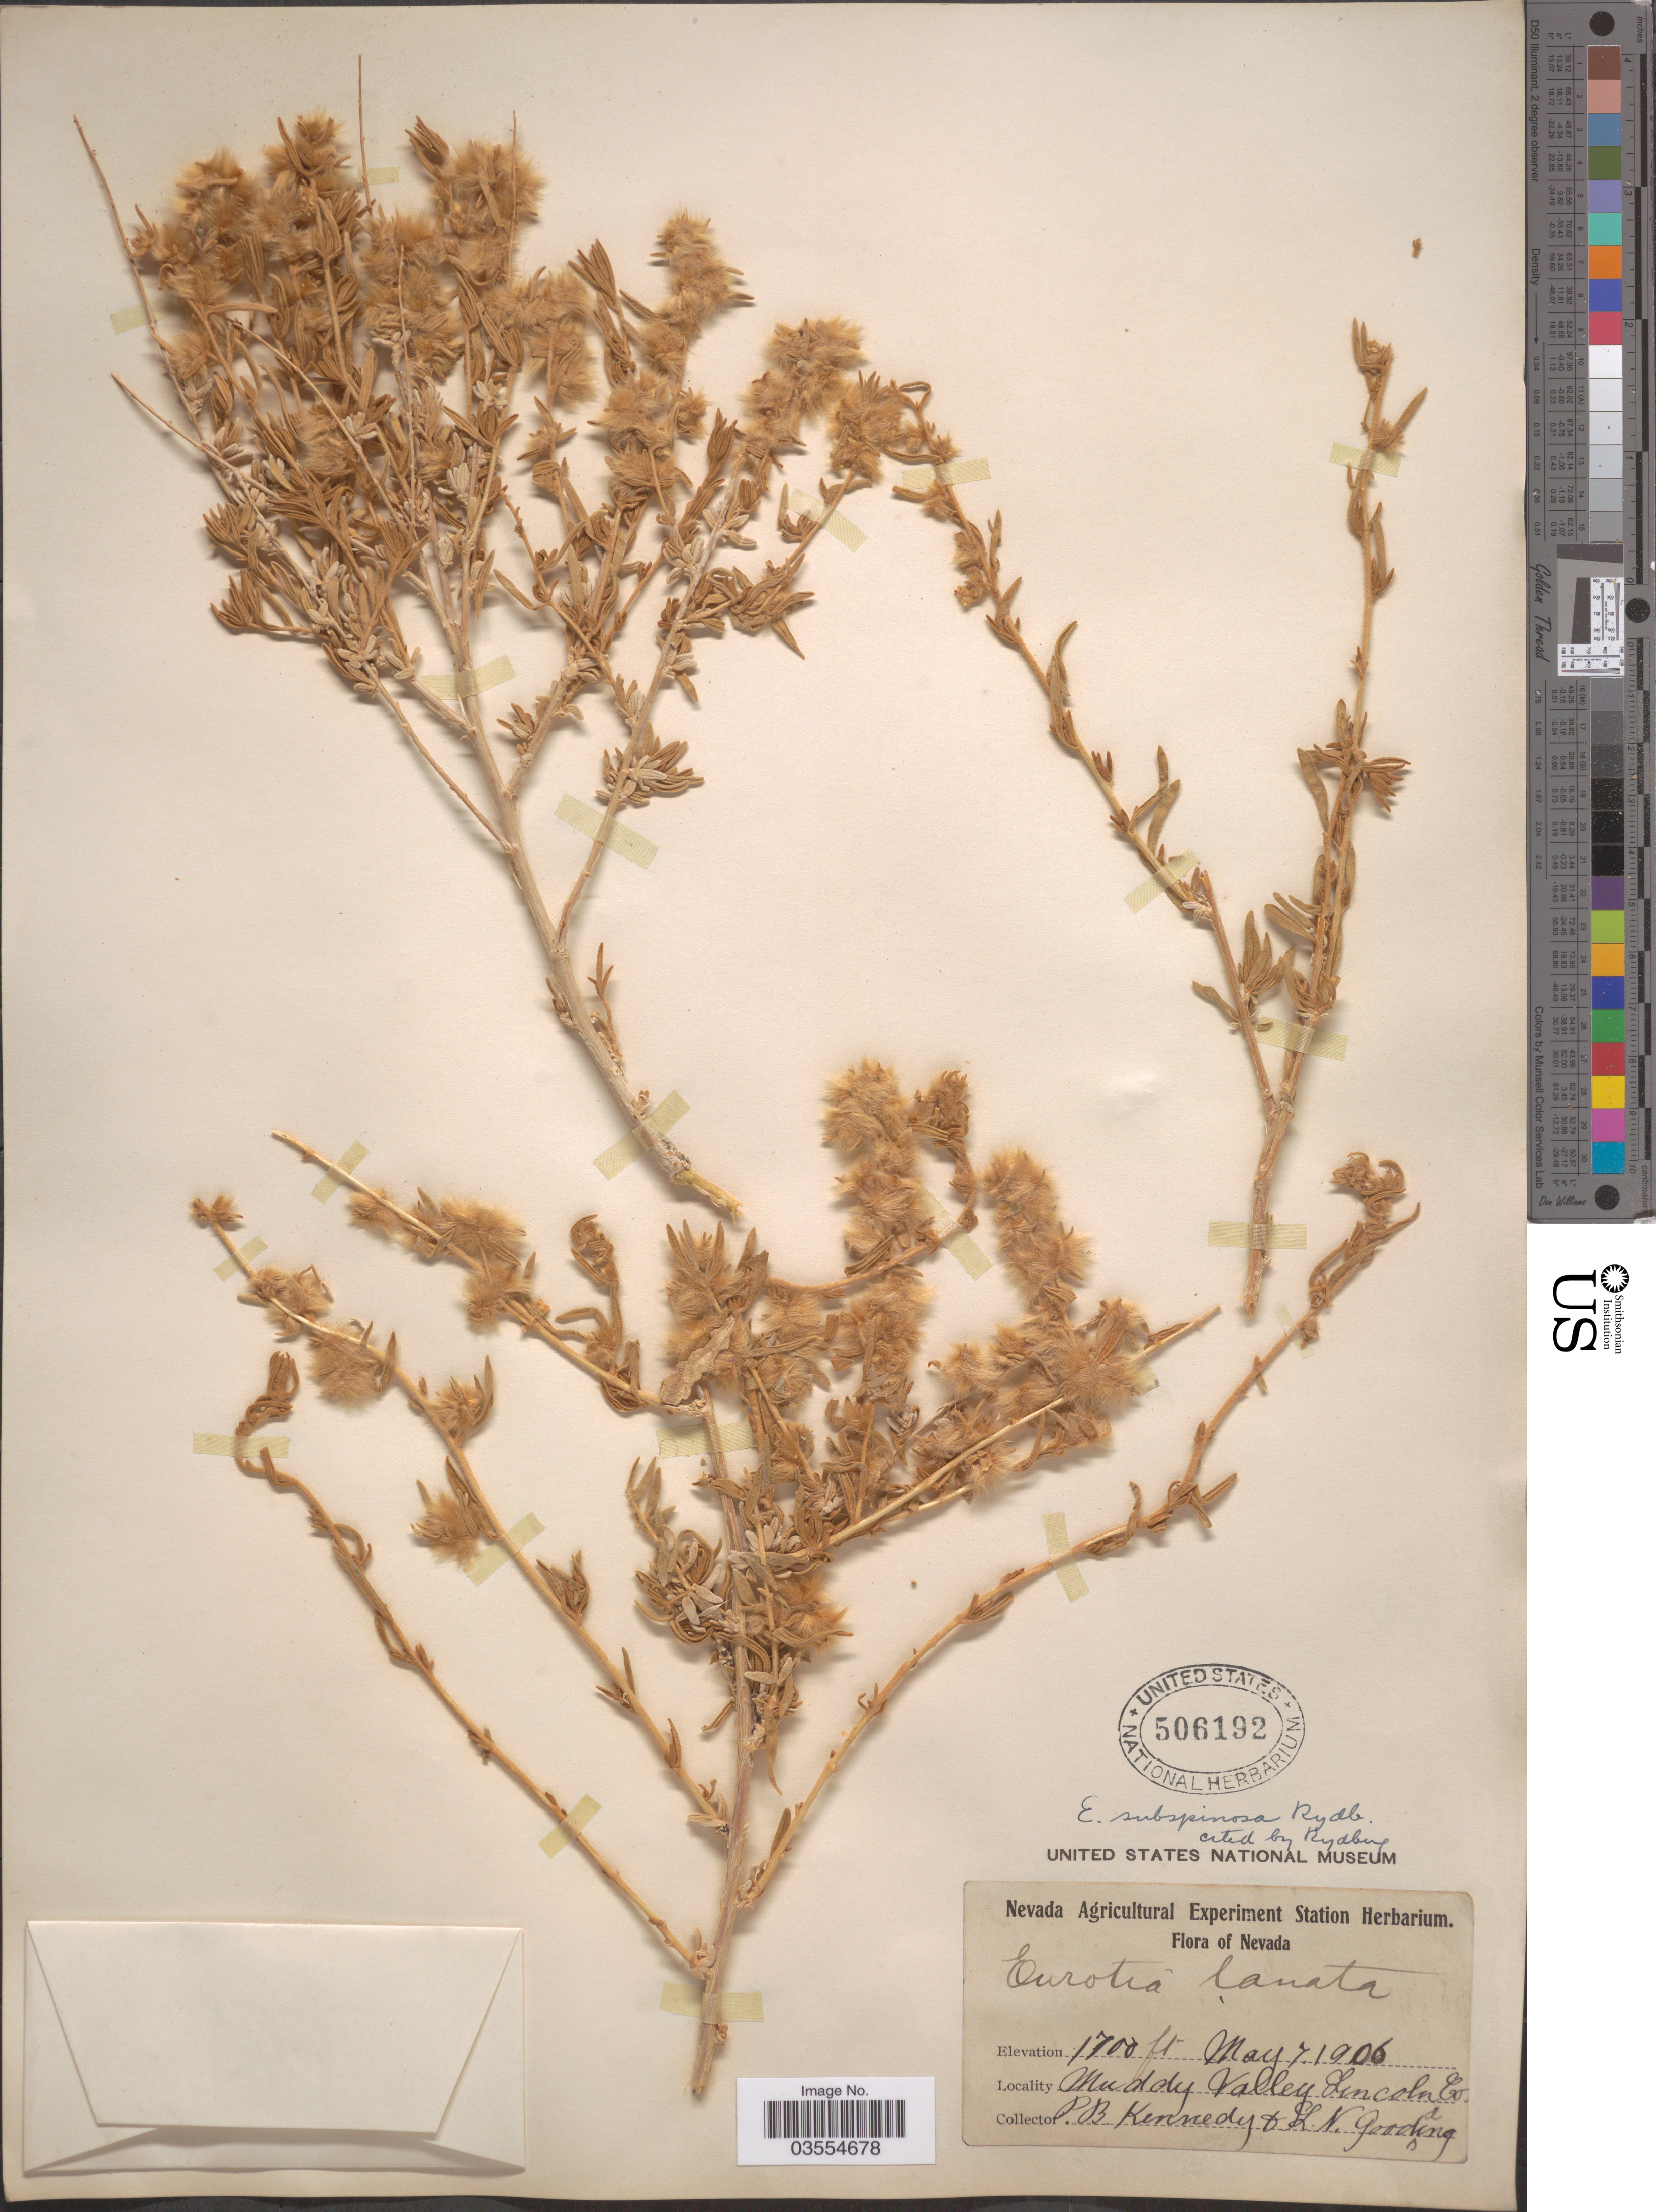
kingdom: Plantae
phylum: Tracheophyta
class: Magnoliopsida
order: Caryophyllales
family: Amaranthaceae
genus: Krascheninnikovia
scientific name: Krascheninnikovia lanata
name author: (Pursh) A. Meeuse & A.Smit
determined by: U.S. National Herbarium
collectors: P. B. Kennedy & L. N. Goodding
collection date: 1906-05-07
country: United States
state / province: Nevada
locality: Muddy Valley, Lincoln Co.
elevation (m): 518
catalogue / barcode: US 506192